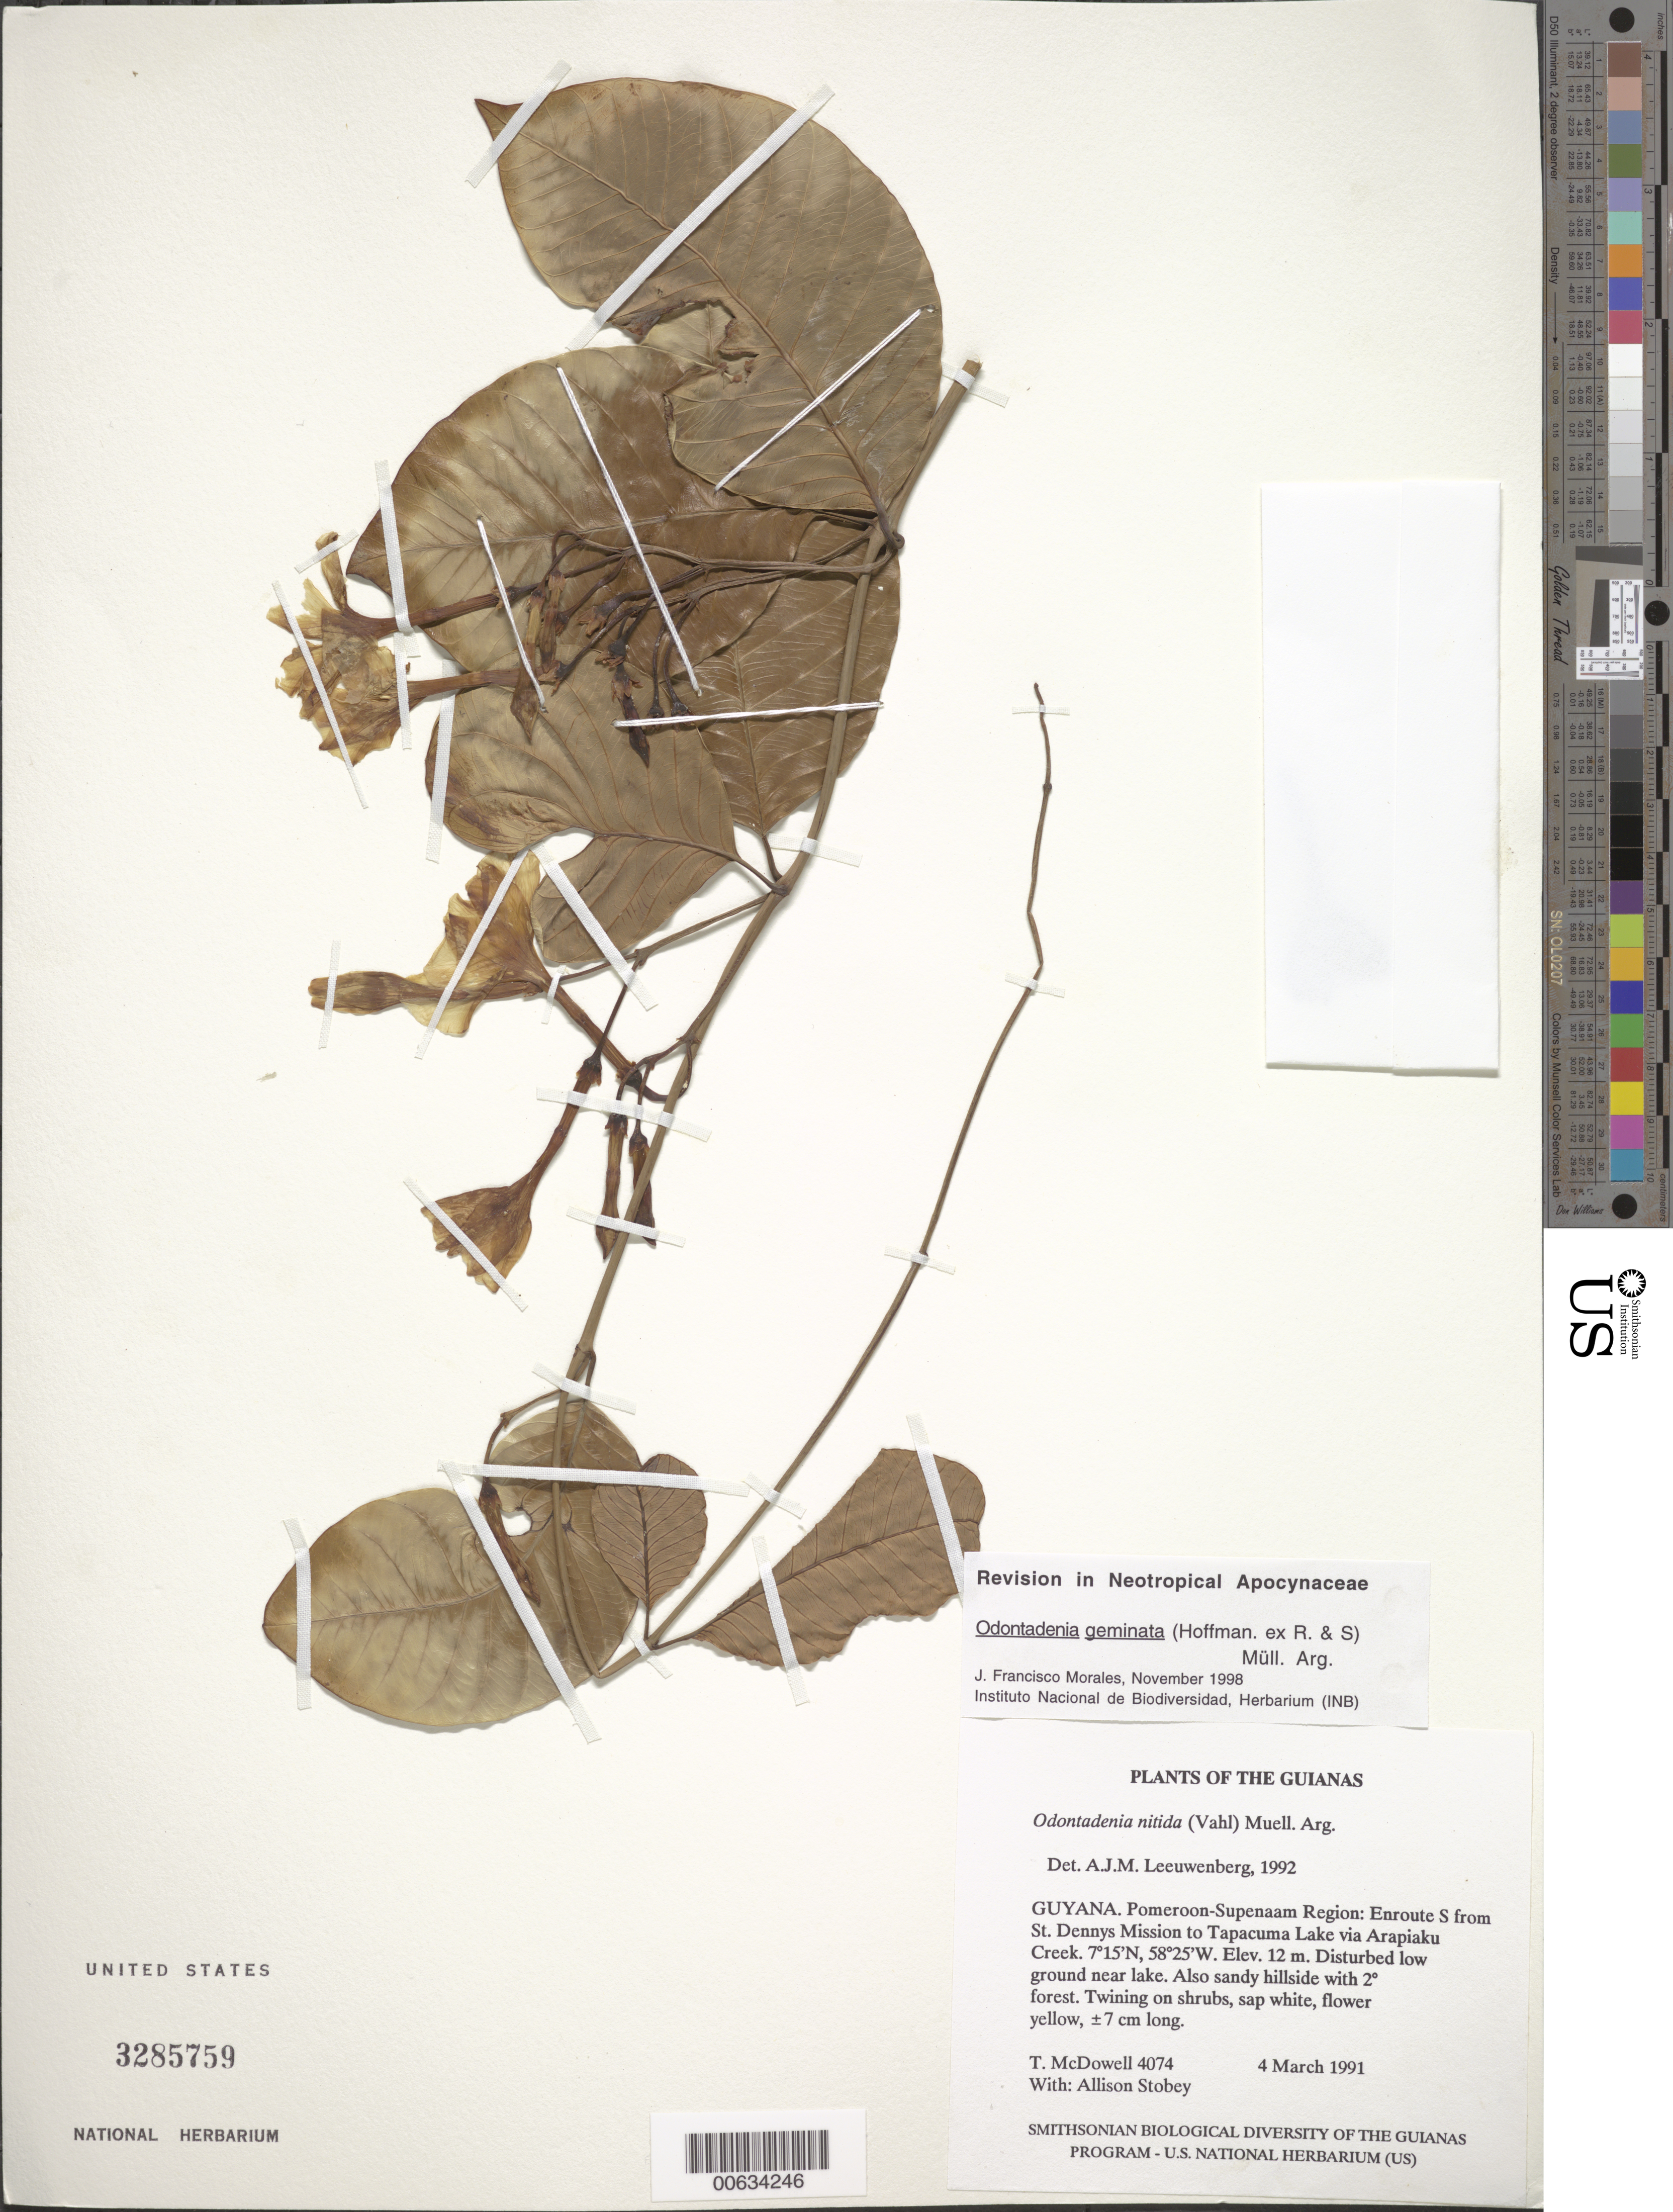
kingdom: Plantae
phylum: Tracheophyta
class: Magnoliopsida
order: Gentianales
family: Apocynaceae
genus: Odontadenia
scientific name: Odontadenia geminata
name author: (Hoffmanns. ex Roem. & Schult.) Müll. Arg.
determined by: Morales, J. F.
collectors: T. McDowell, D. Gopaul, C. N. Horn & J. H. Wiersema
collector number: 4074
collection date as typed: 4 March 1991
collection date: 1991-03-04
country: Guyana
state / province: Pomeroon-Supenaam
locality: Enroute S from St. Dennys Mission to Tapacuma Lake via Arapiaku Creek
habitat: Disturbed low ground near lake. Also sandy hillside with secondary forest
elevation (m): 12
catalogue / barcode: US 3285759